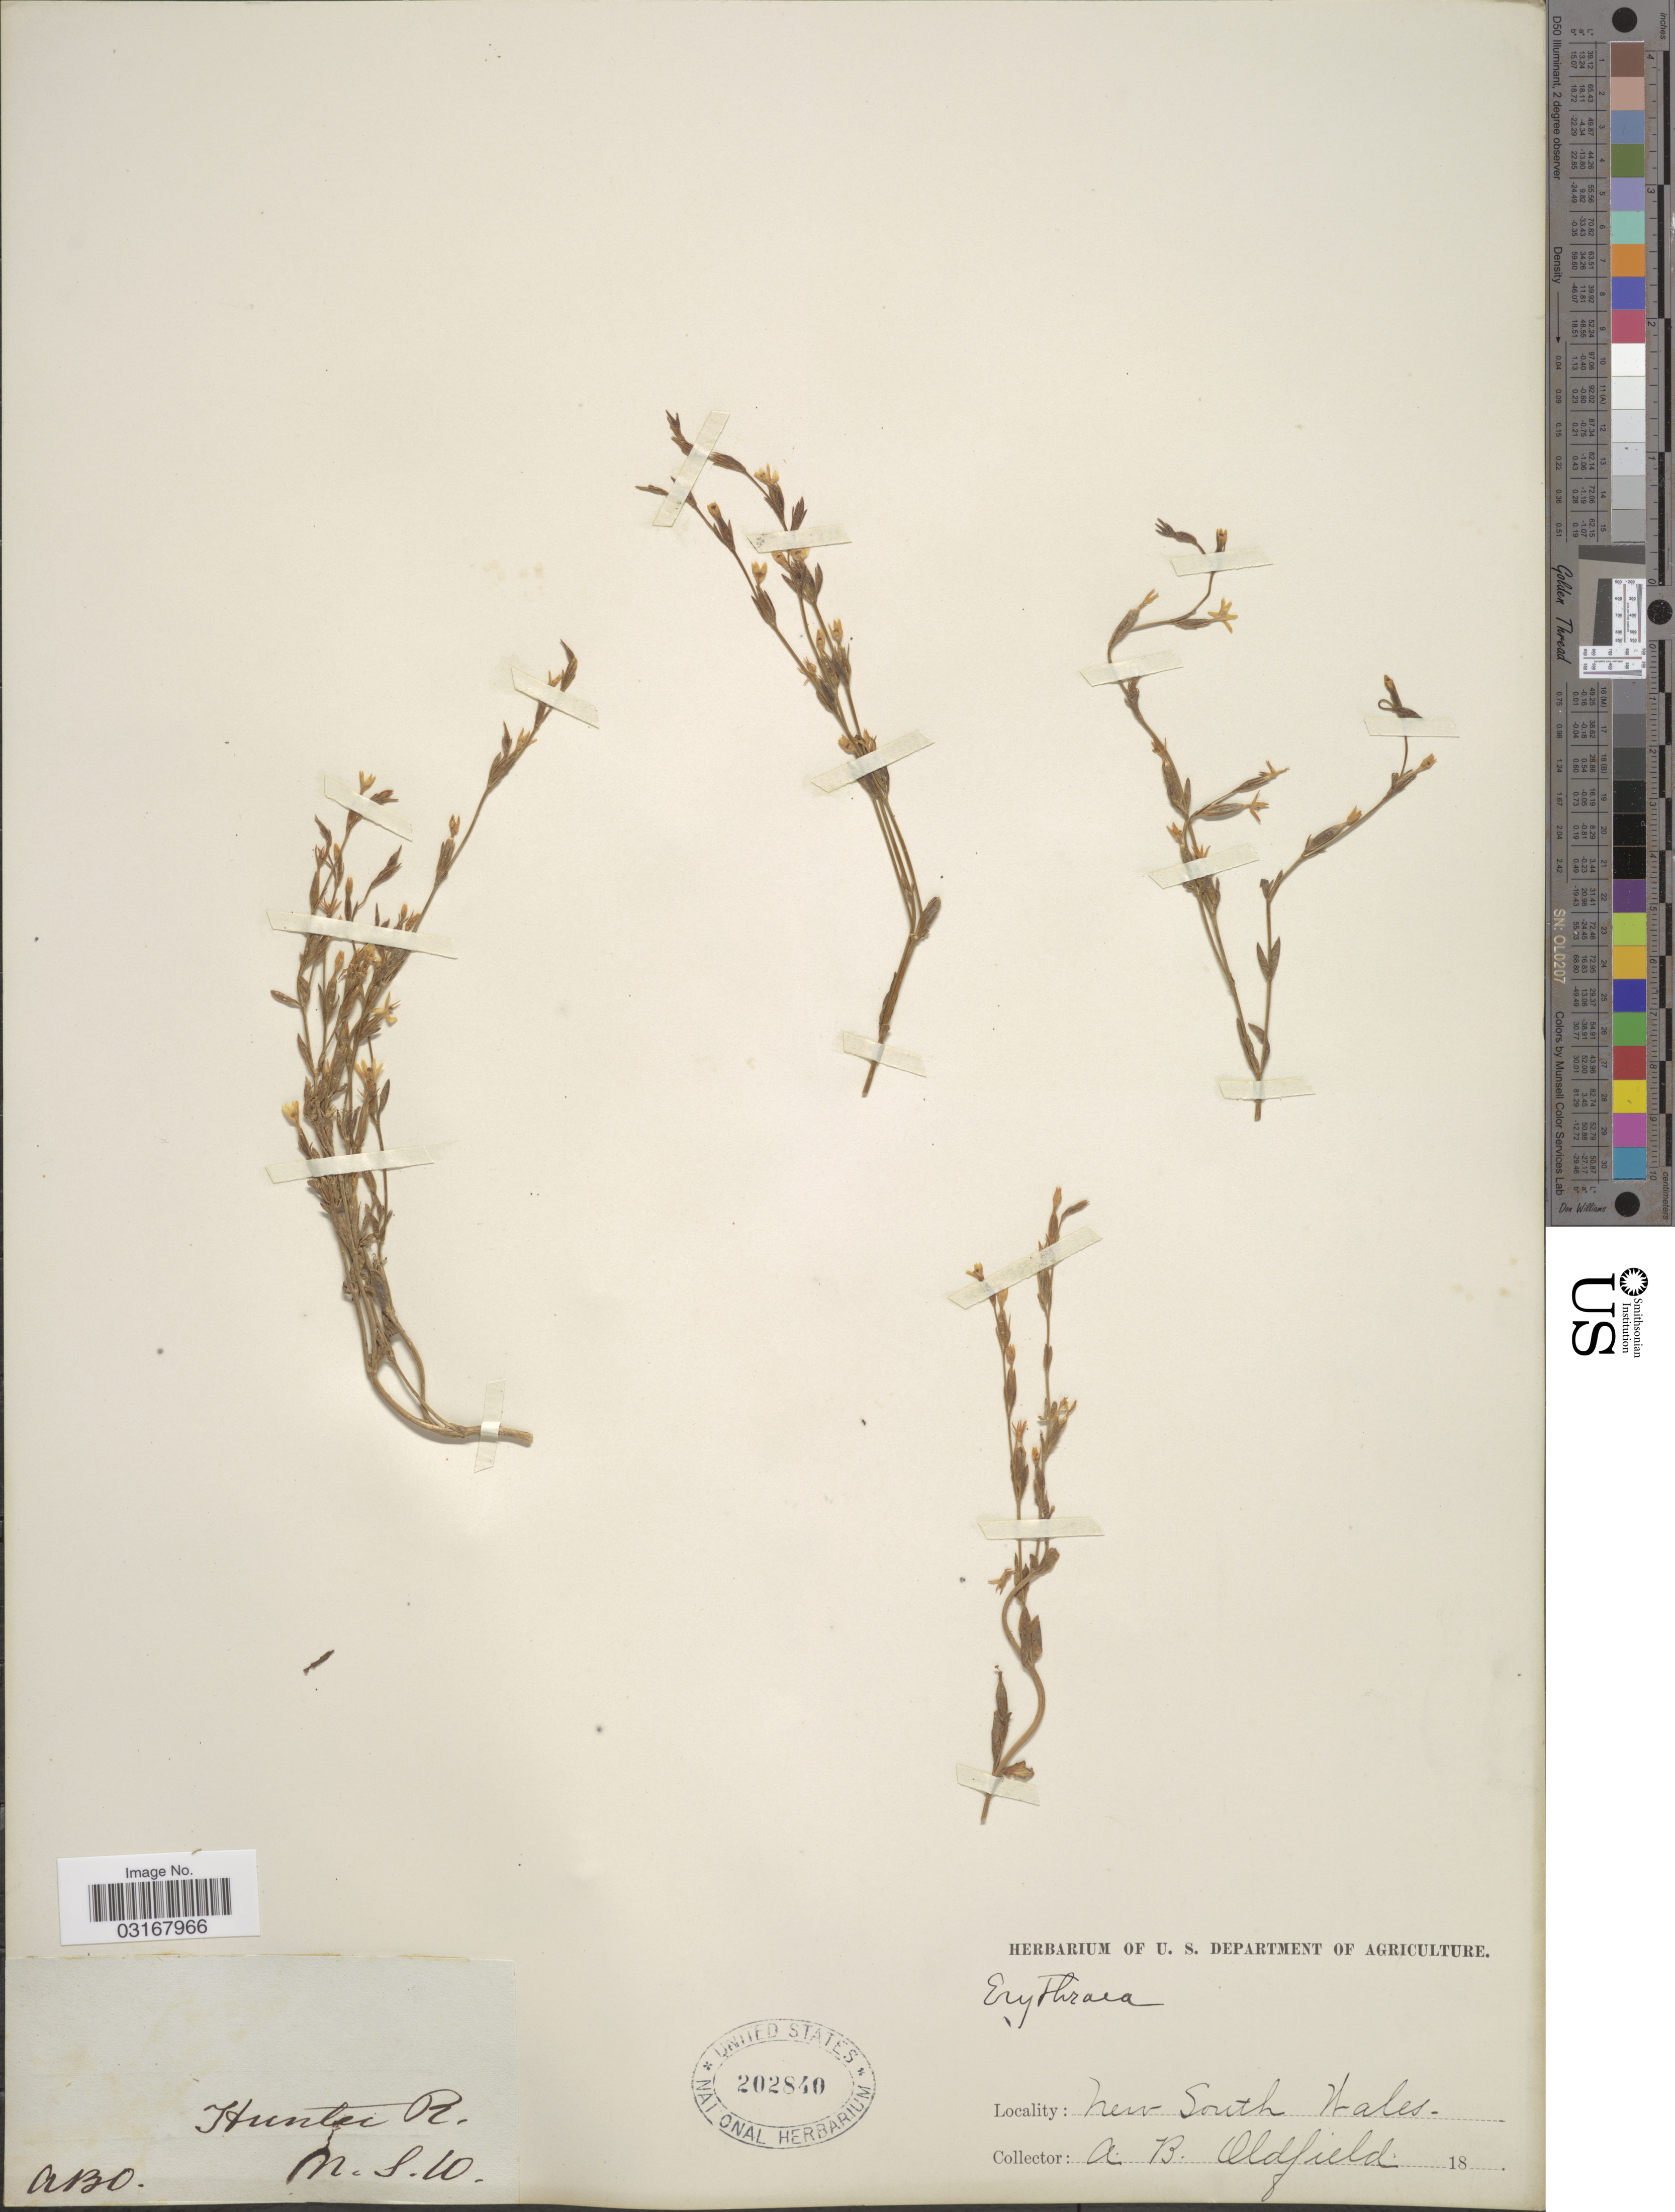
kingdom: Plantae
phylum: Tracheophyta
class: Magnoliopsida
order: Gentianales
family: Gentianaceae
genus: Schenkia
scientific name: Schenkia australis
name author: (R. Br.) G. Mans.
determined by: Strong, Mark T., (BOT), Smithsonian Institution - National Museum of Natural History (UNITED STATES)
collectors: A. Oldfield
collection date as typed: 18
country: Australia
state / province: New South Wales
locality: Hunter R. N.S.W.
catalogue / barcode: US 202840